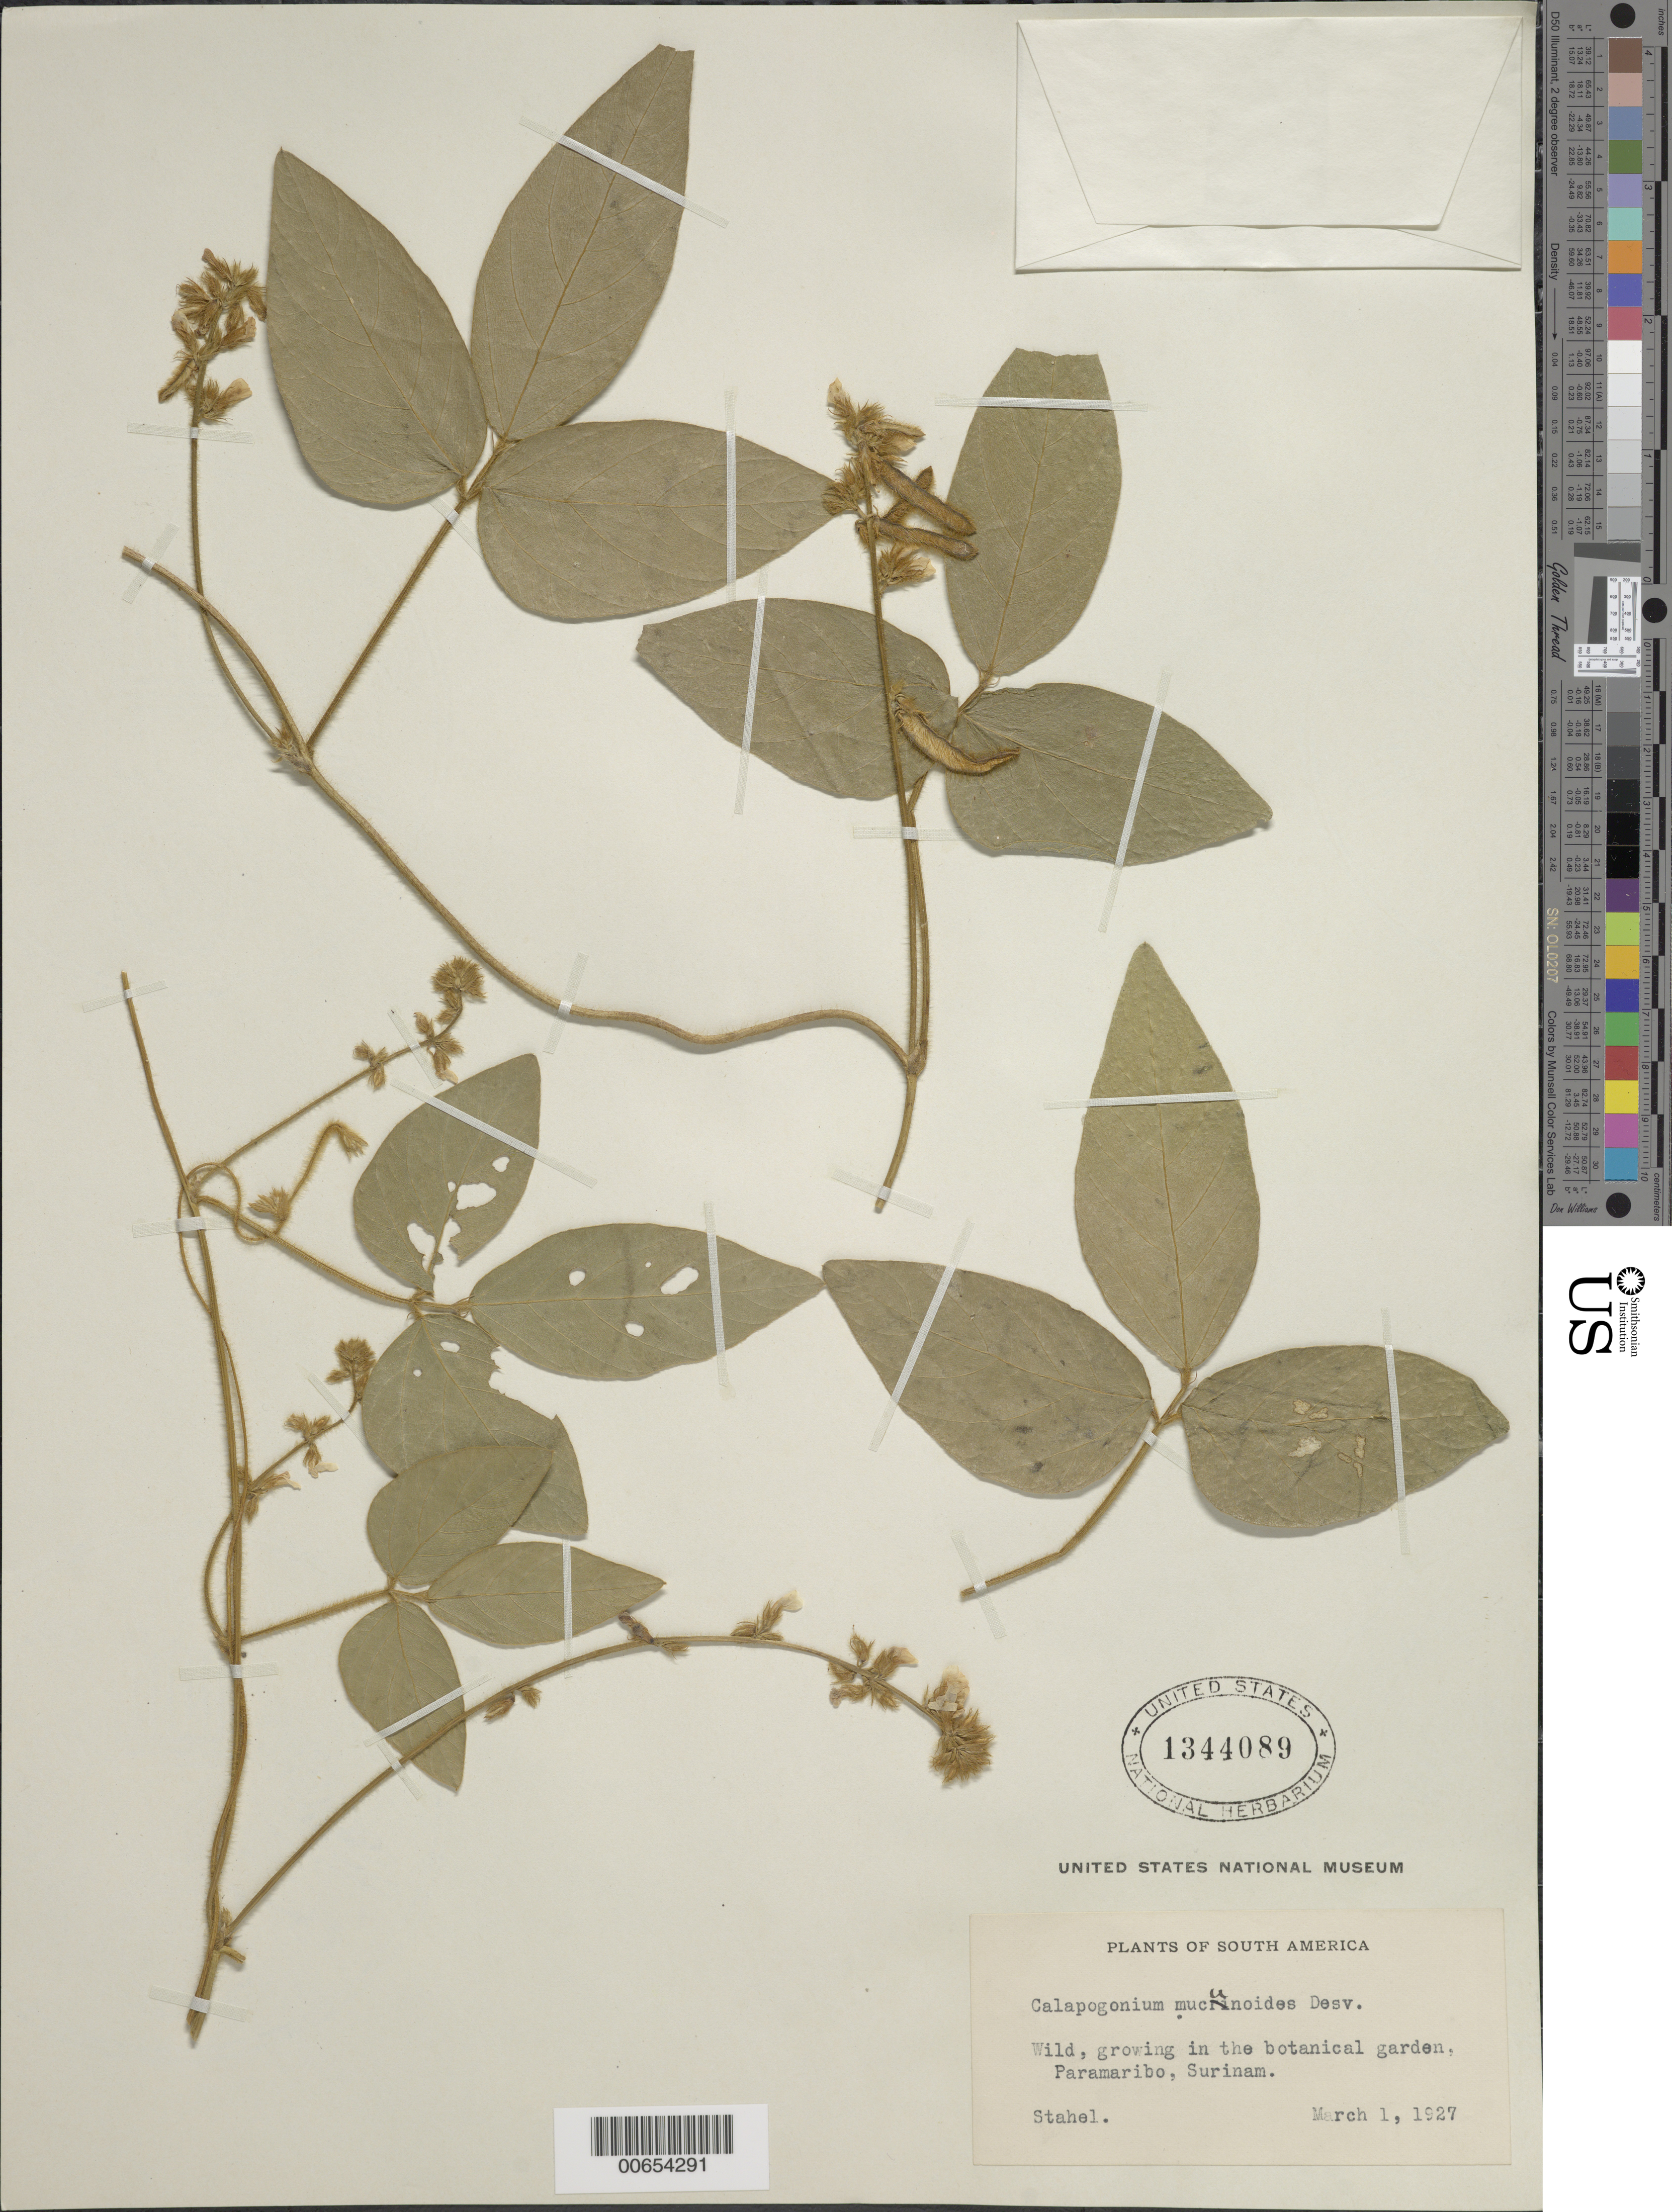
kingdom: Plantae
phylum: Tracheophyta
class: Magnoliopsida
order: Fabales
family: Fabaceae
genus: Calopogonium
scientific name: Calopogonium mucunoides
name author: Desv.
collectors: G. Stahel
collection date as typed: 1-Mar-27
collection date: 1927-03-01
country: Suriname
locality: Paramaribo, Botanical Gardens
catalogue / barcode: US 1344089